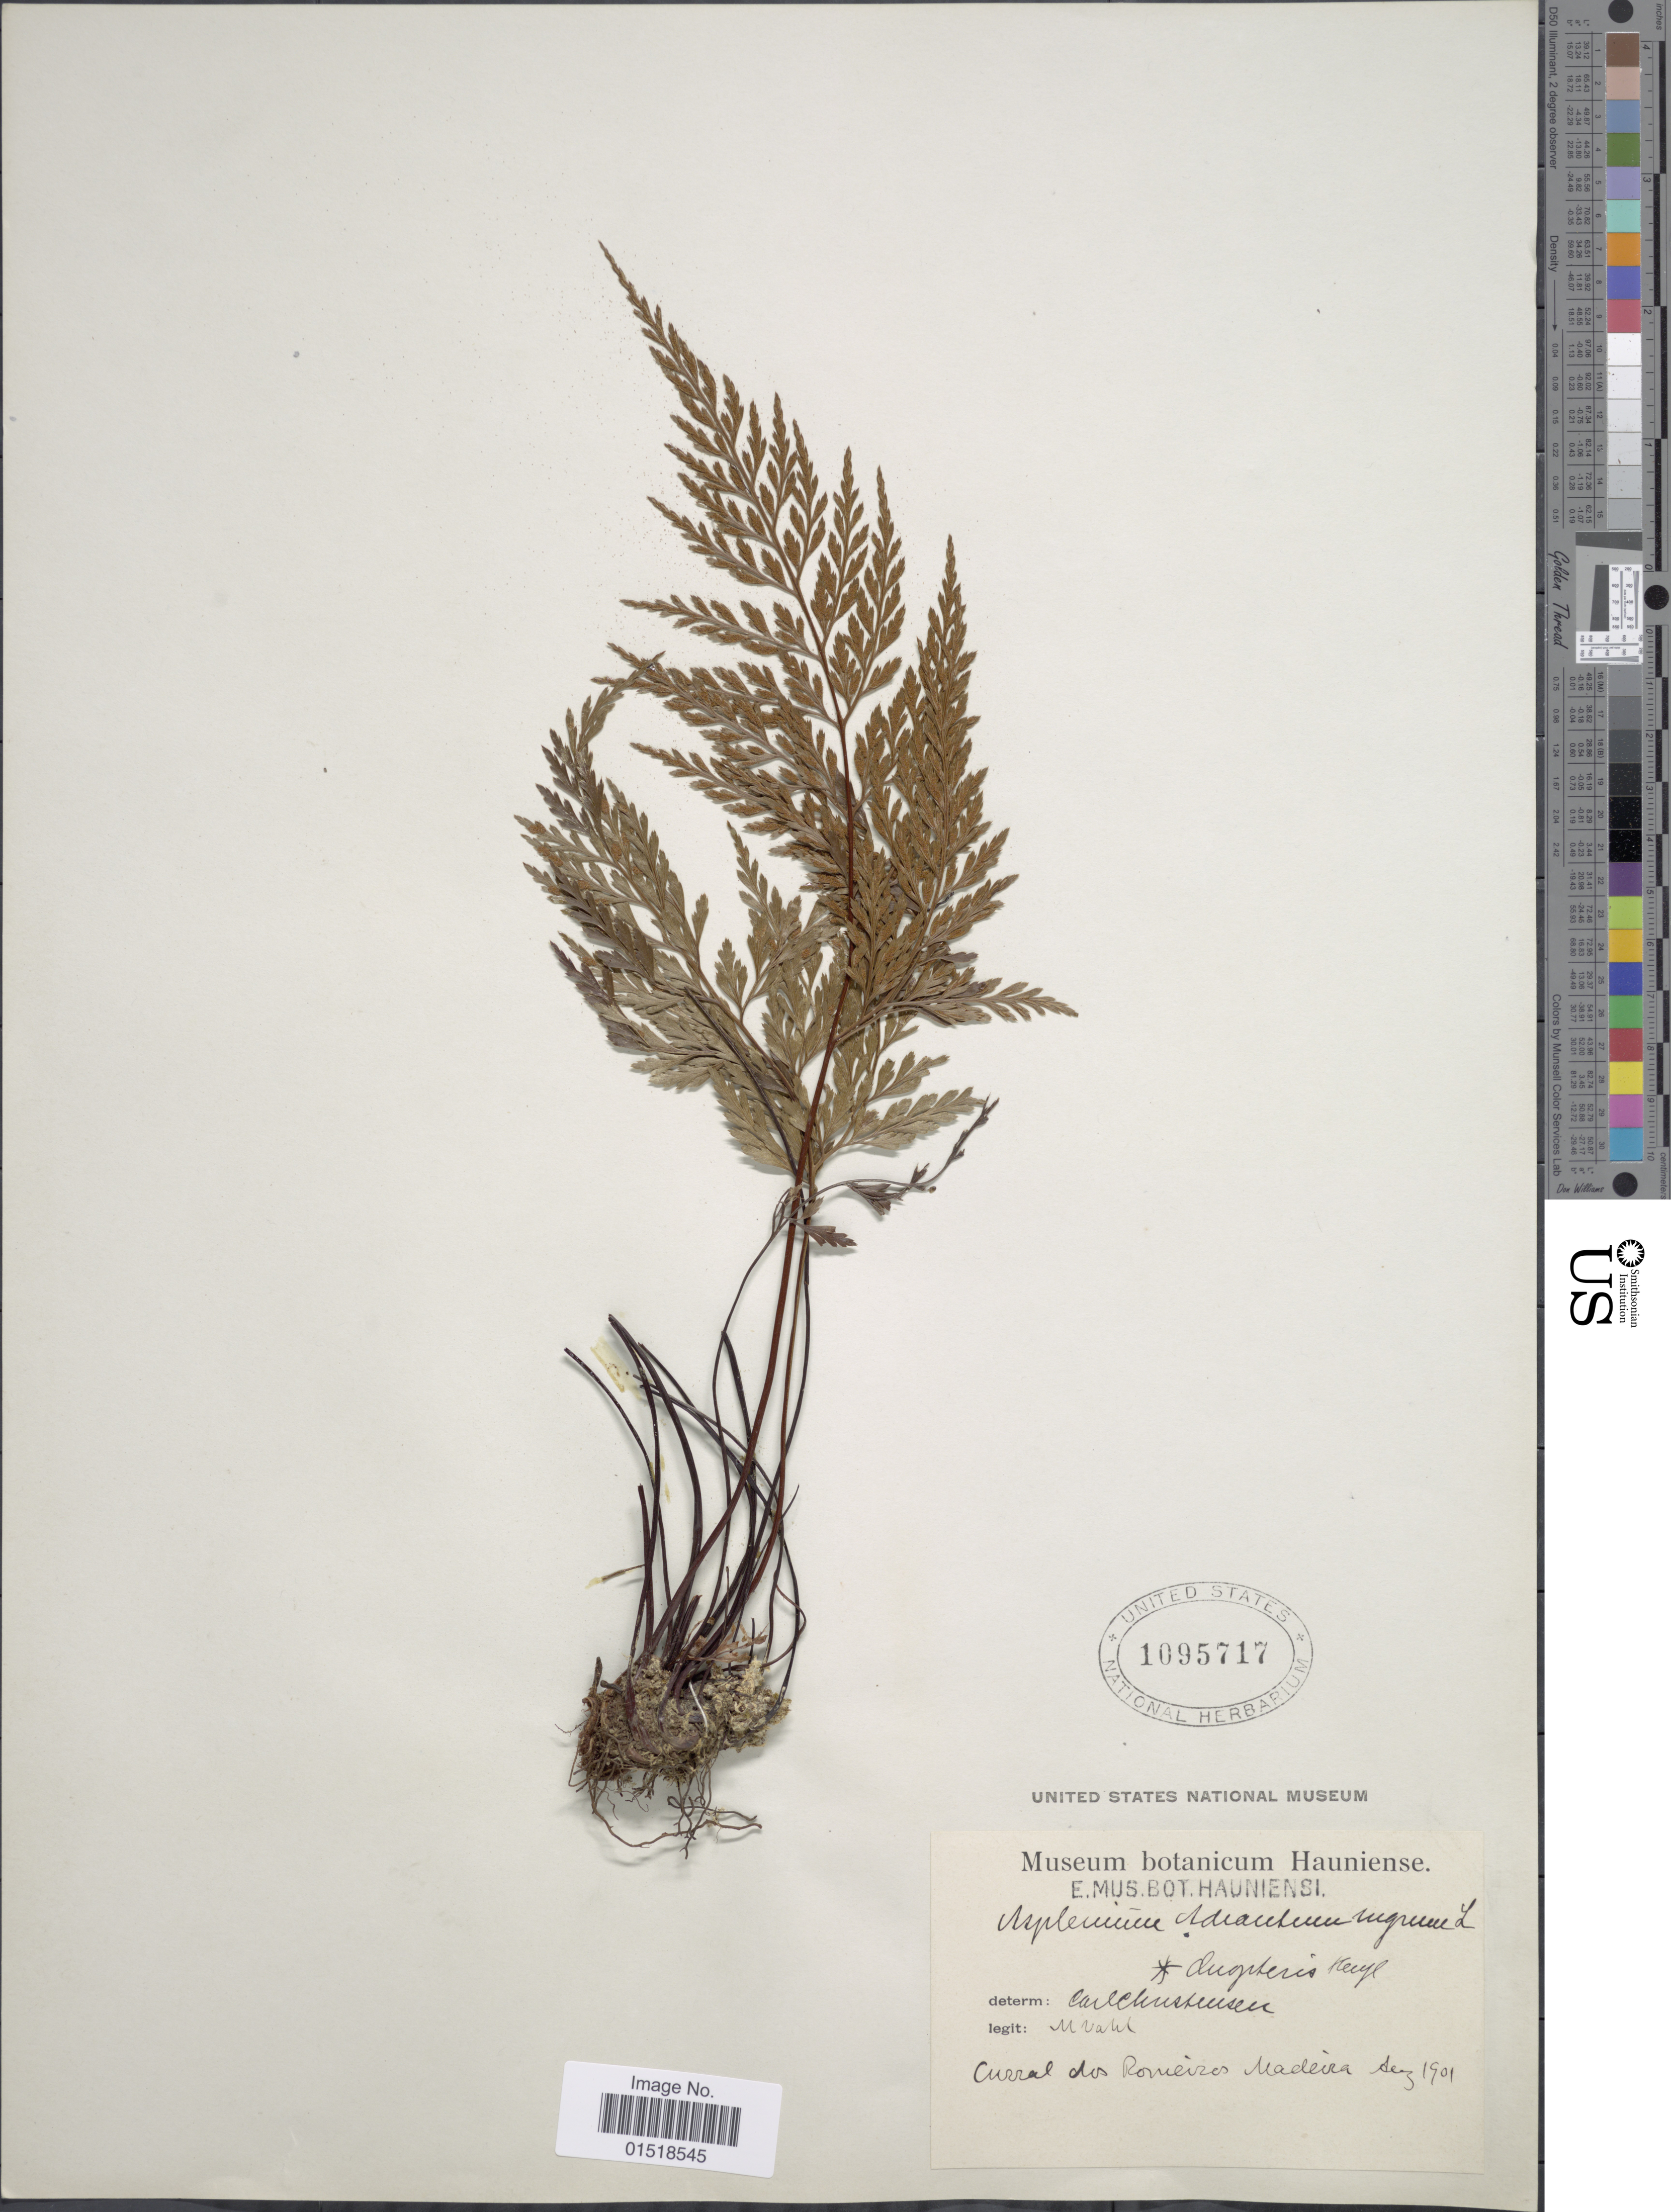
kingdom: Plantae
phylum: Tracheophyta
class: Polypodiopsida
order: Polypodiales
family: Aspleniaceae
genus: Asplenium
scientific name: Asplenium adiantum-nigrum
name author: L.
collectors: M. Vahl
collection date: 1901-08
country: Portugal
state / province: Madeira (Aut. Reg.)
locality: Curral dos Romeiros.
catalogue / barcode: US 1095717